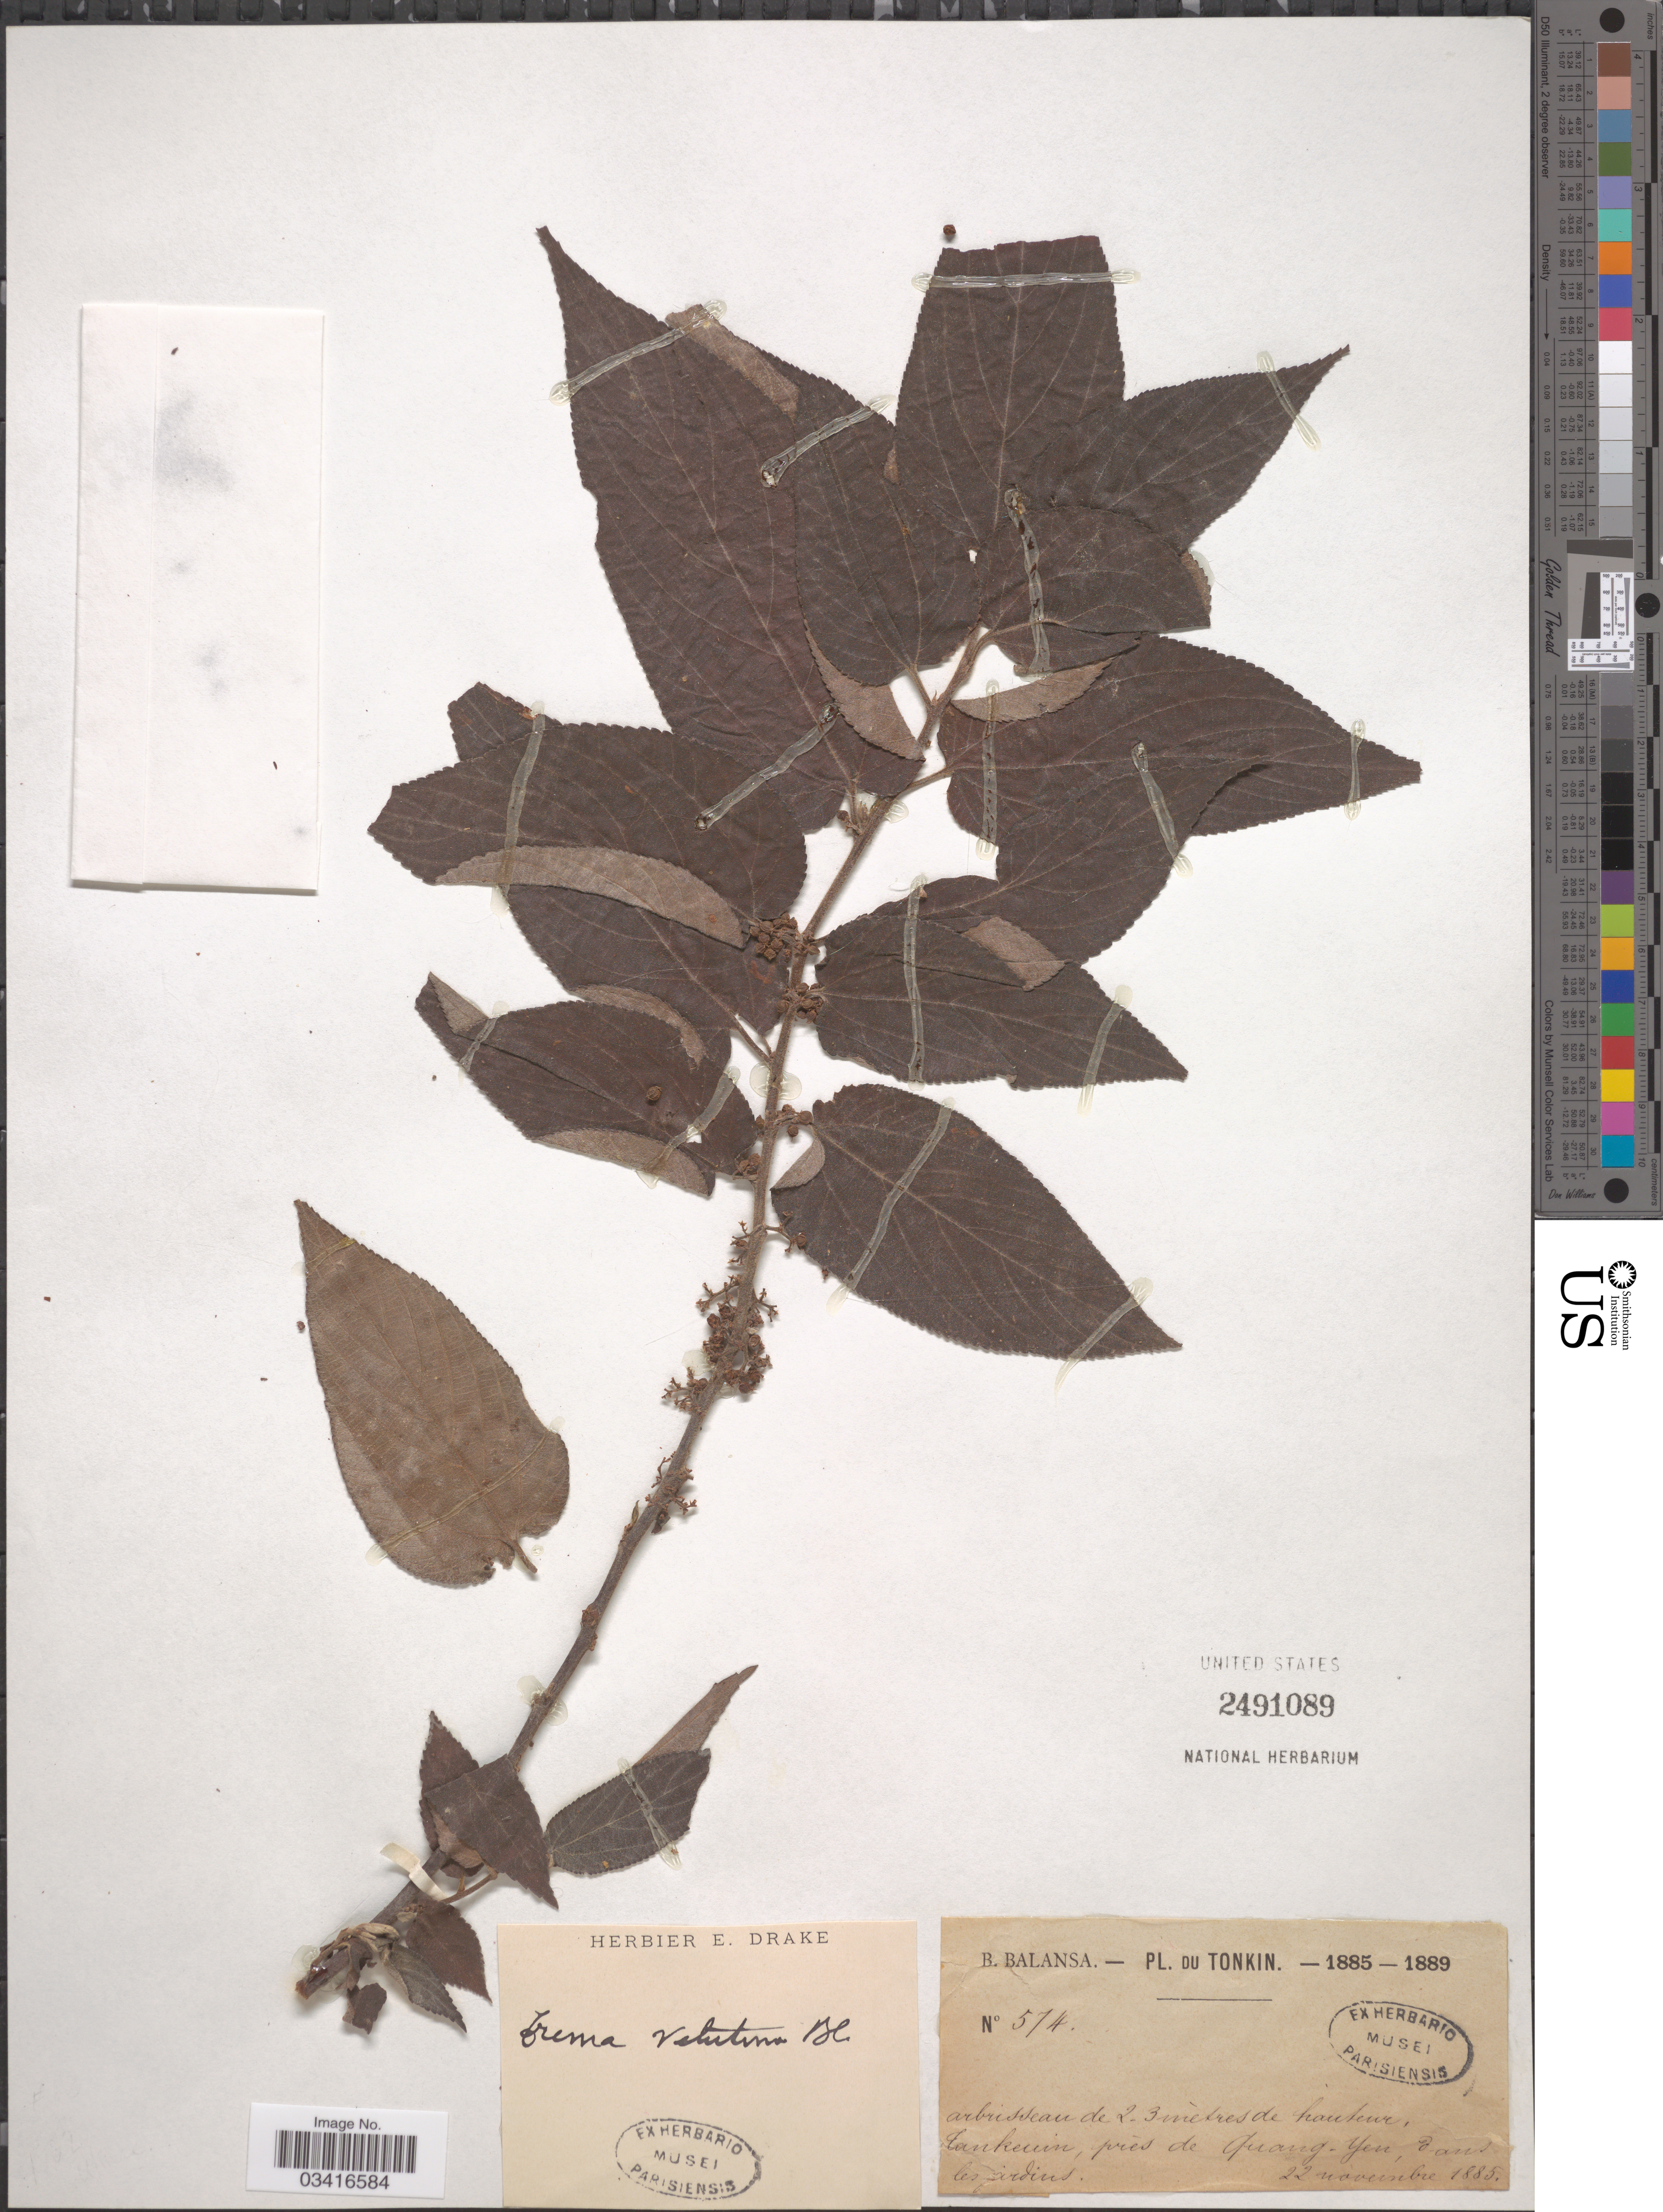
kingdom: Plantae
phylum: Tracheophyta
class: Magnoliopsida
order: Rosales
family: Cannabaceae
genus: Trema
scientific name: Trema velutinum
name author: (Planch.) Blume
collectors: B. Balansa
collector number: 574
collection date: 1885-11-22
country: Vietnam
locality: Tonkin. Cankeuin [interpreted], pres de Quang-Yen, dans les jardins.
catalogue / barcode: US 2491089